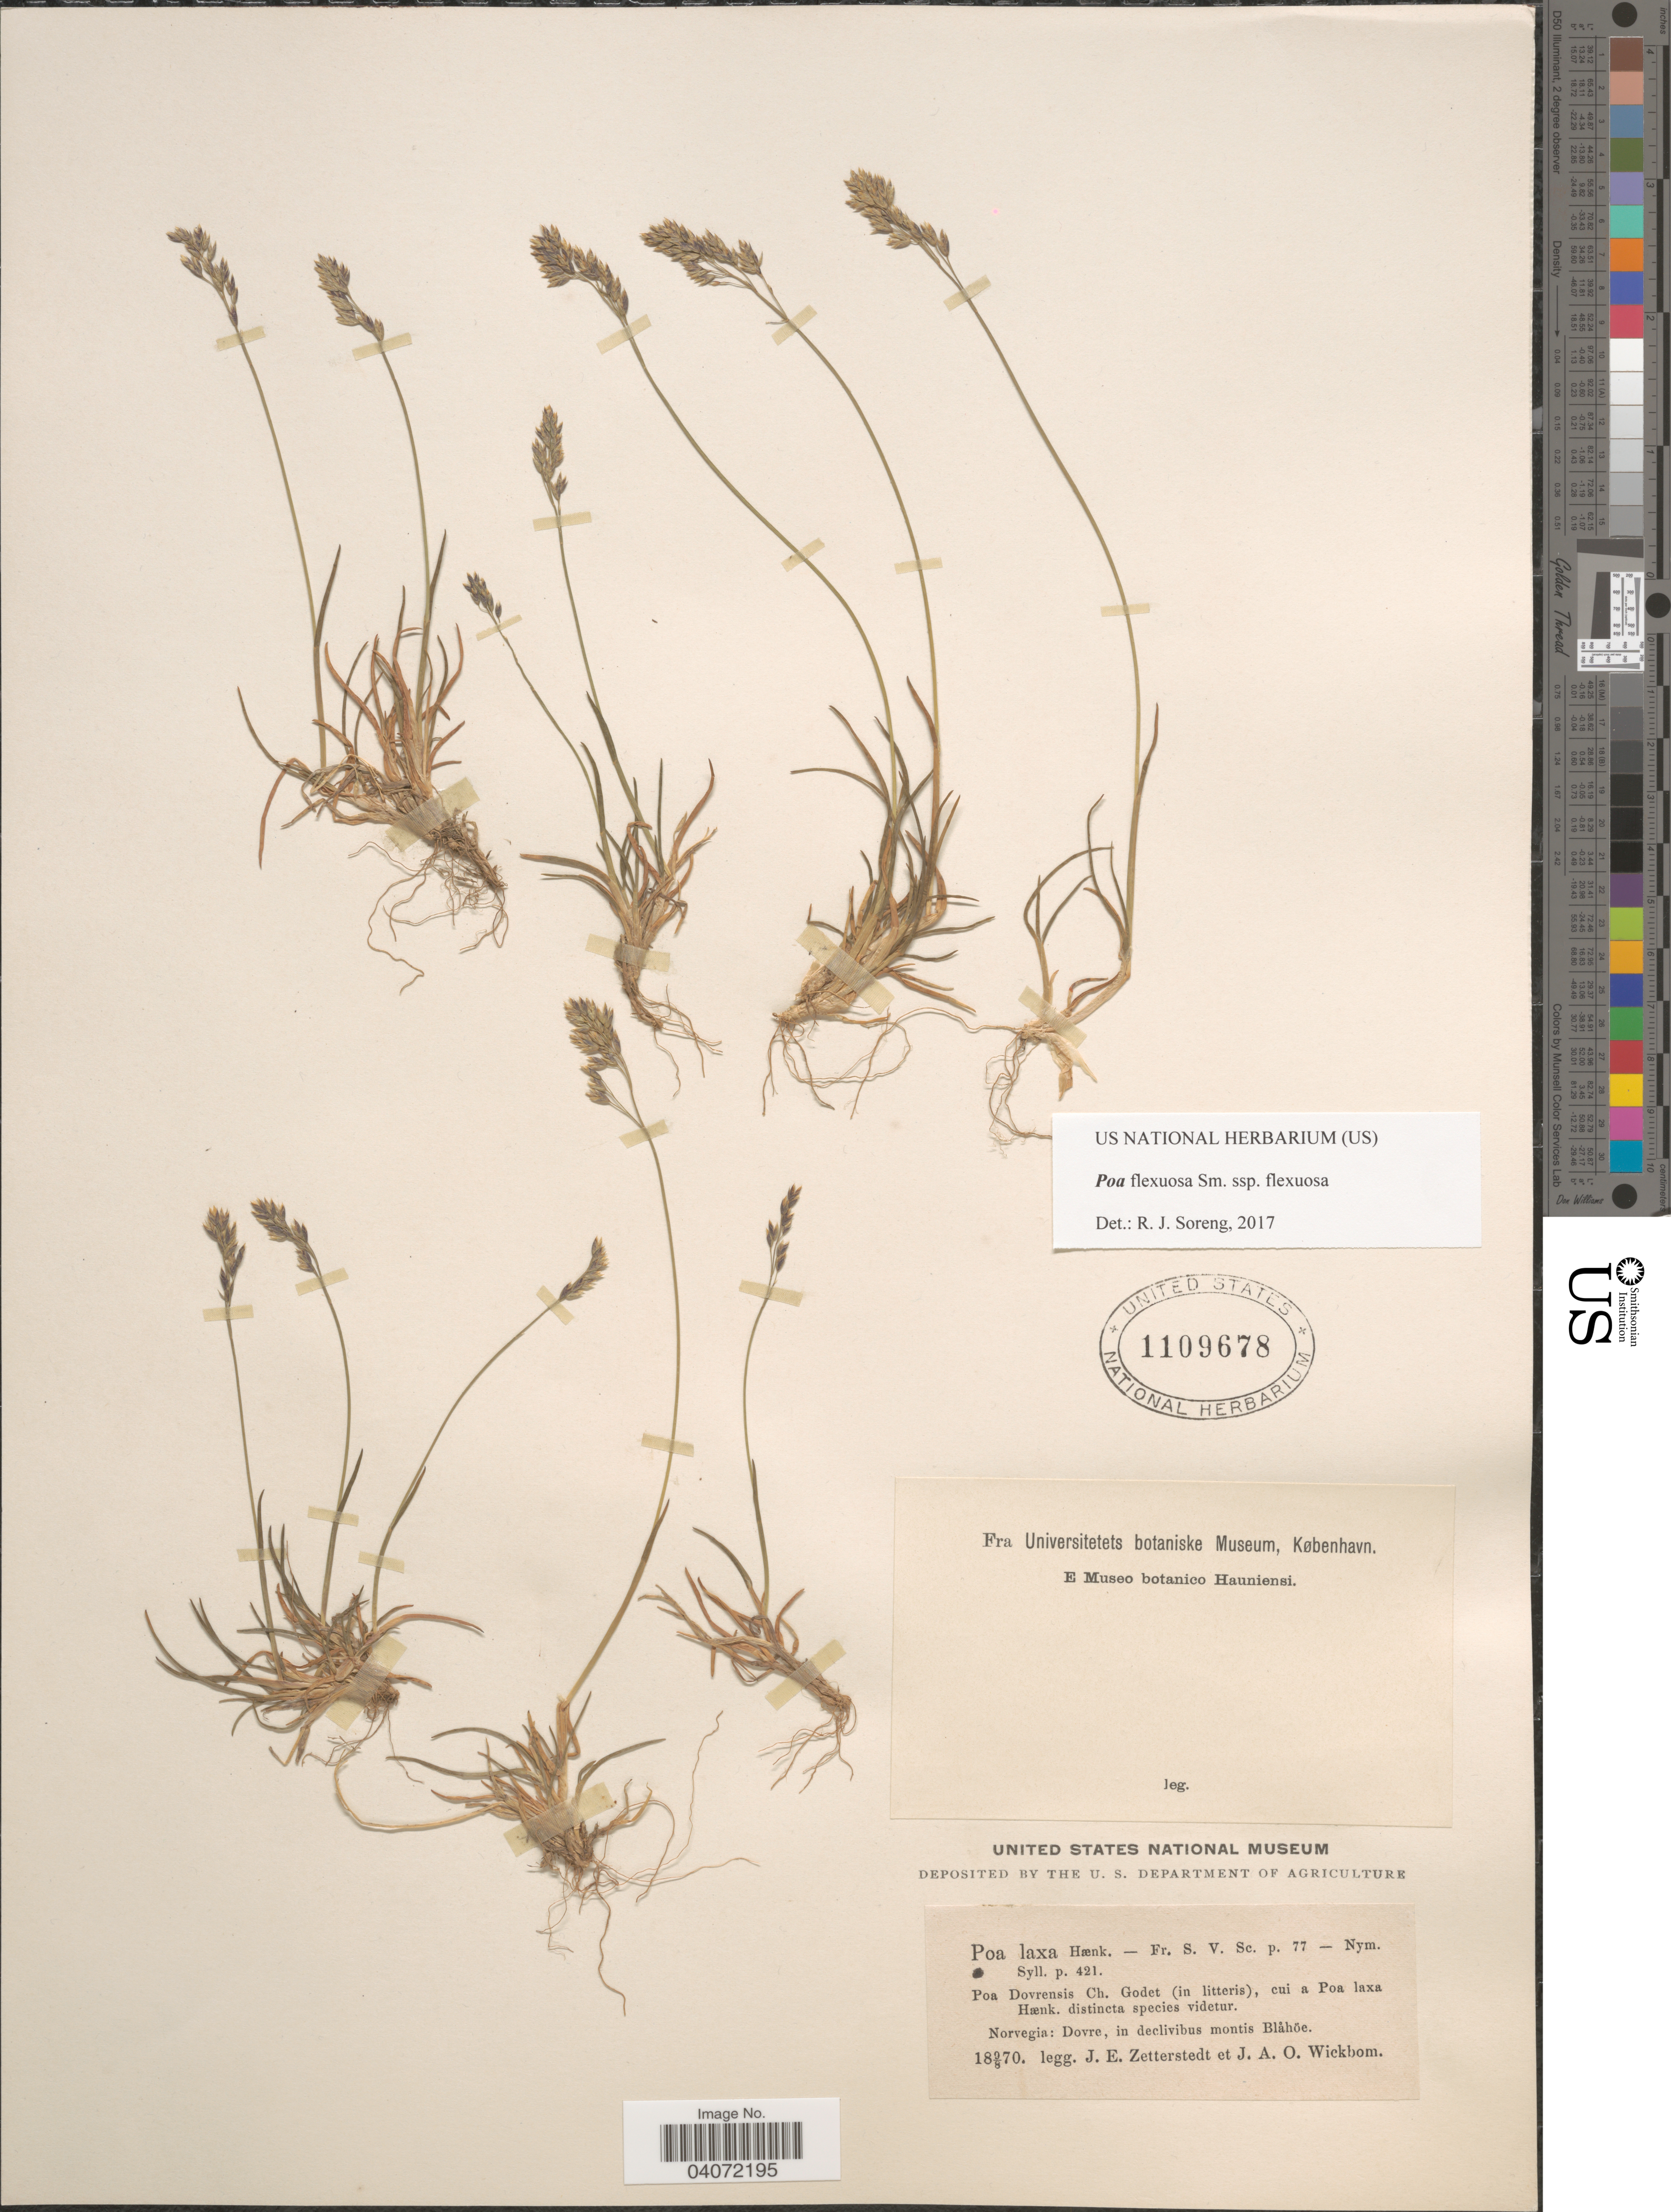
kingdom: Plantae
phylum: Tracheophyta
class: Liliopsida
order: Poales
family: Poaceae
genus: Poa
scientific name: Poa flexuosa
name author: Muhl.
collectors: J.E. Zetterstedt & J. Wickbom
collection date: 1870-08-09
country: Norway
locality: Norvegia: Dovre, in declivibus montis Blåhöe.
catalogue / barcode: US 1109678